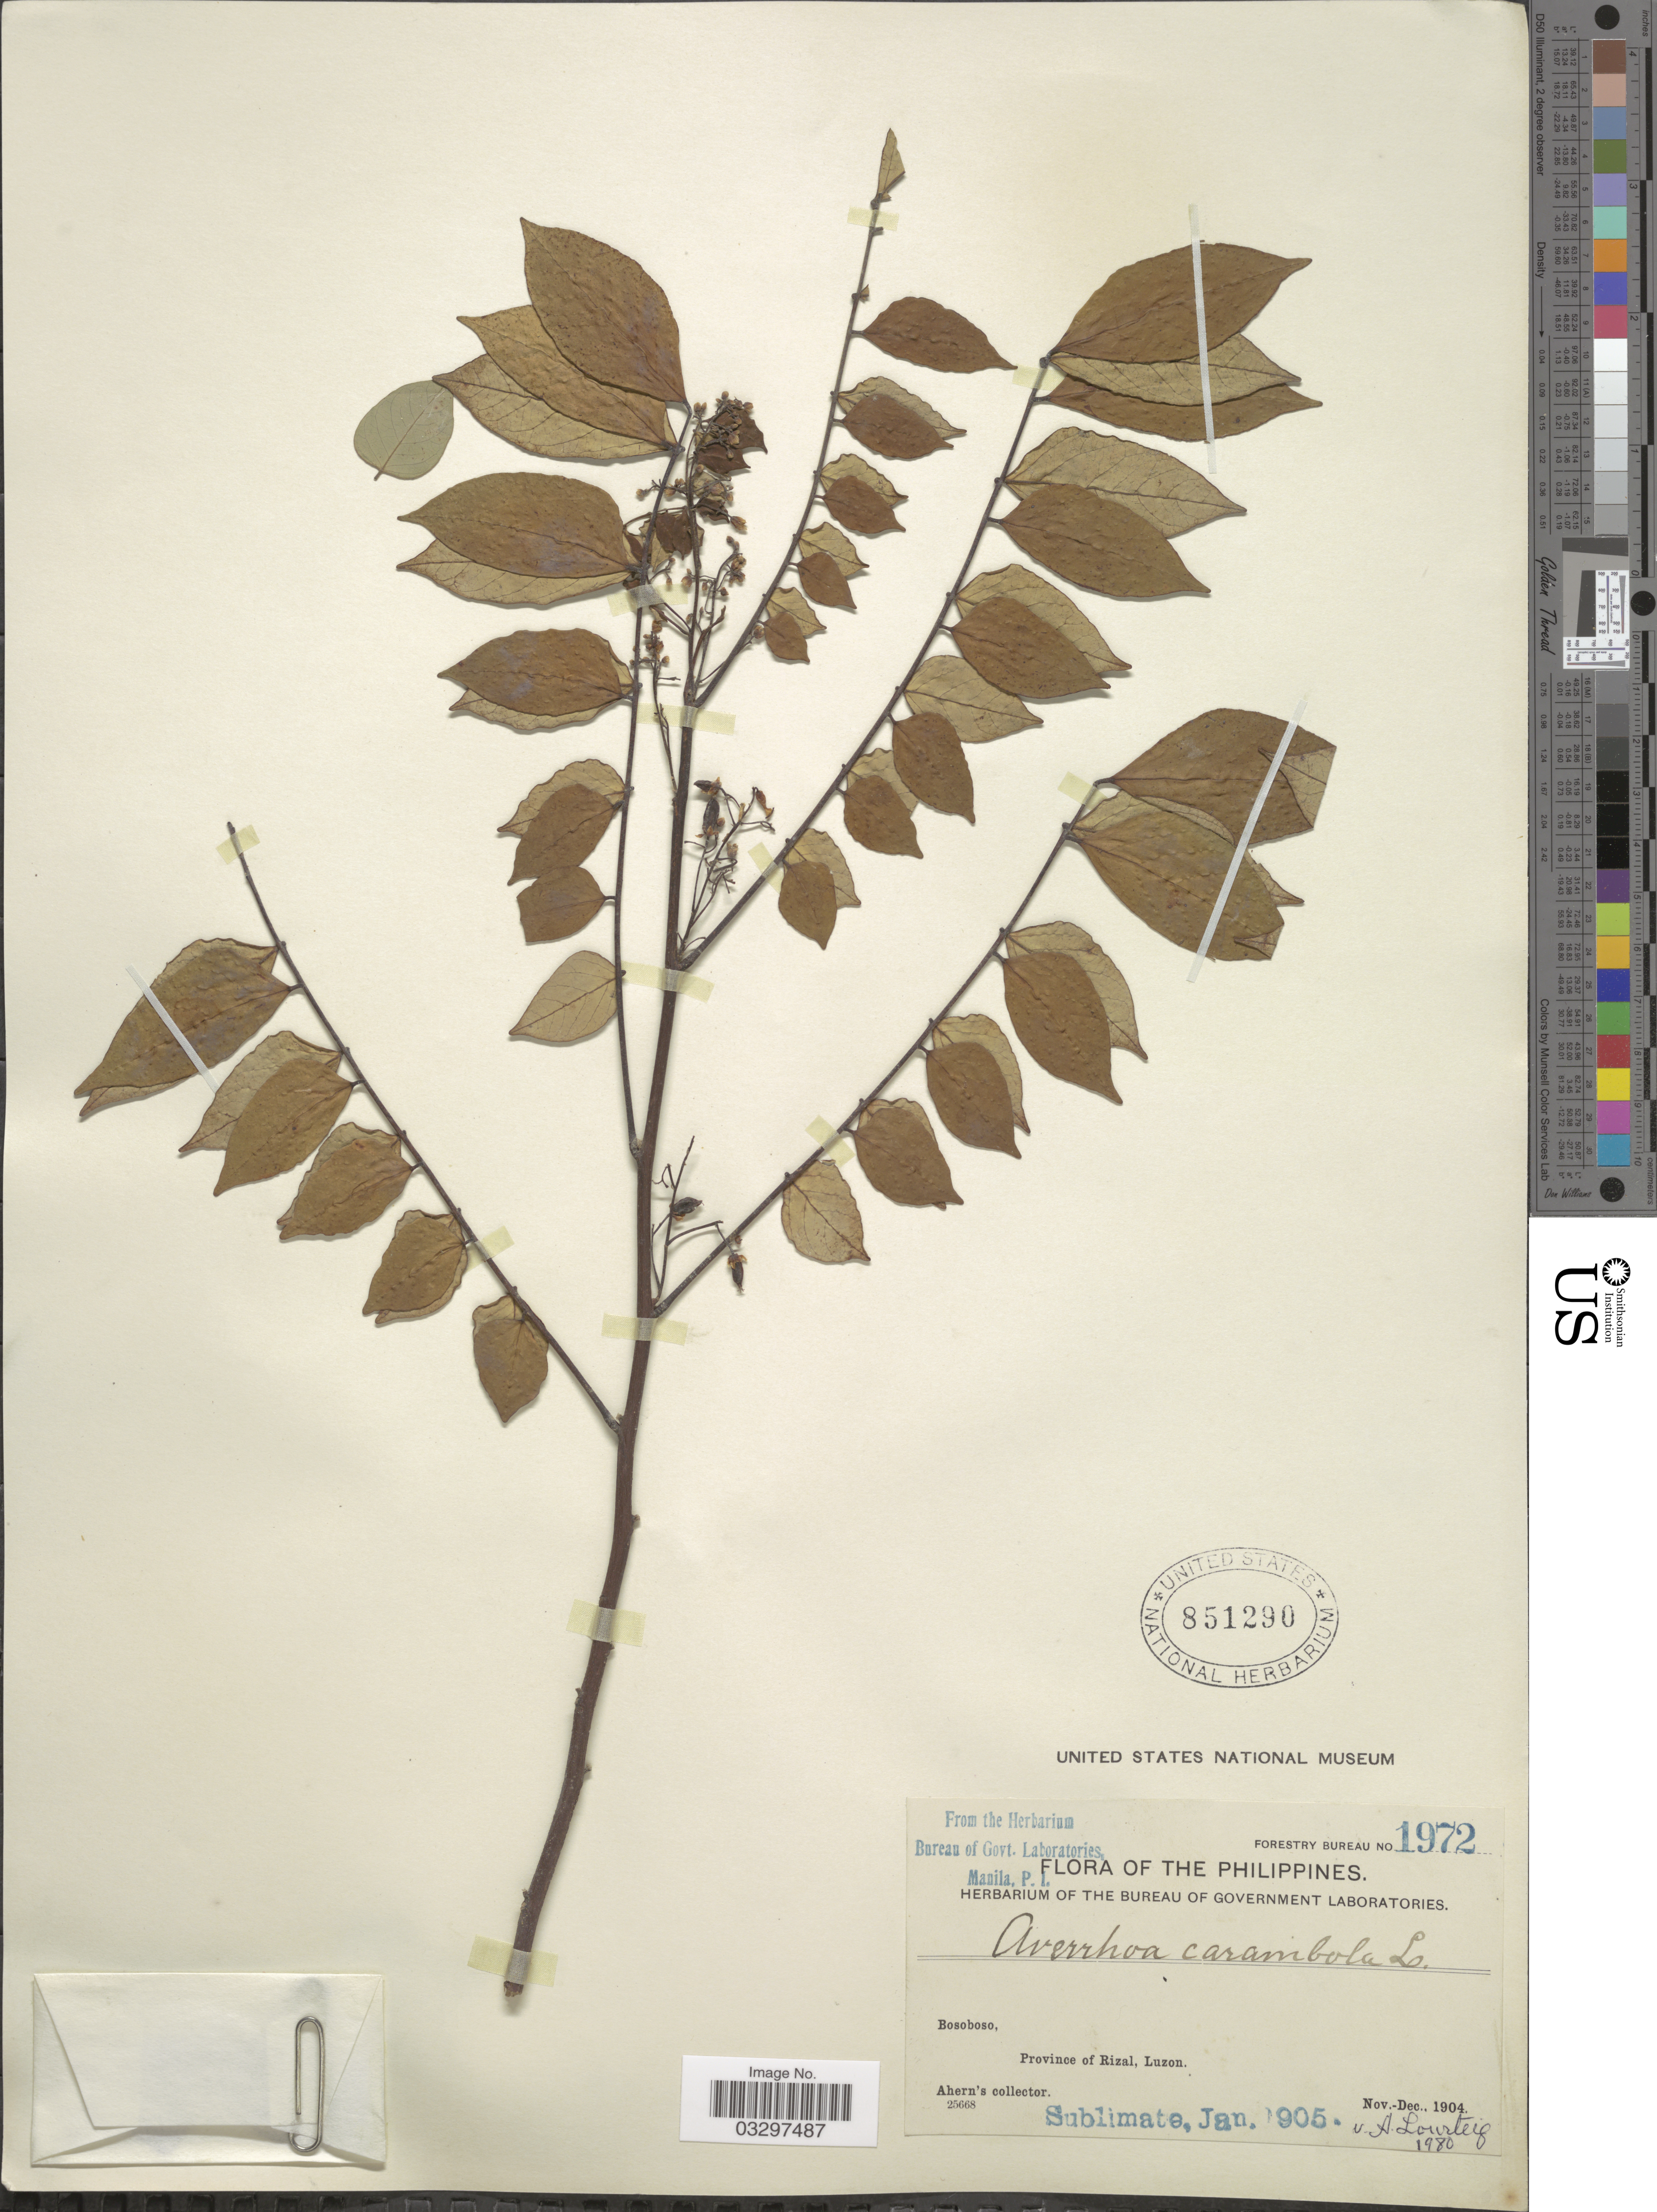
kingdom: Plantae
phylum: Tracheophyta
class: Magnoliopsida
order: Oxalidales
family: Oxalidaceae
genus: Averrhoa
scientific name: Averrhoa carambola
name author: L.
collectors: Ahern's collector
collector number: Forestry Bureau 1972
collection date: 1905-01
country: Philippines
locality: Bosoboso, Province of Rizal, Luzon.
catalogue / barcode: US 851290